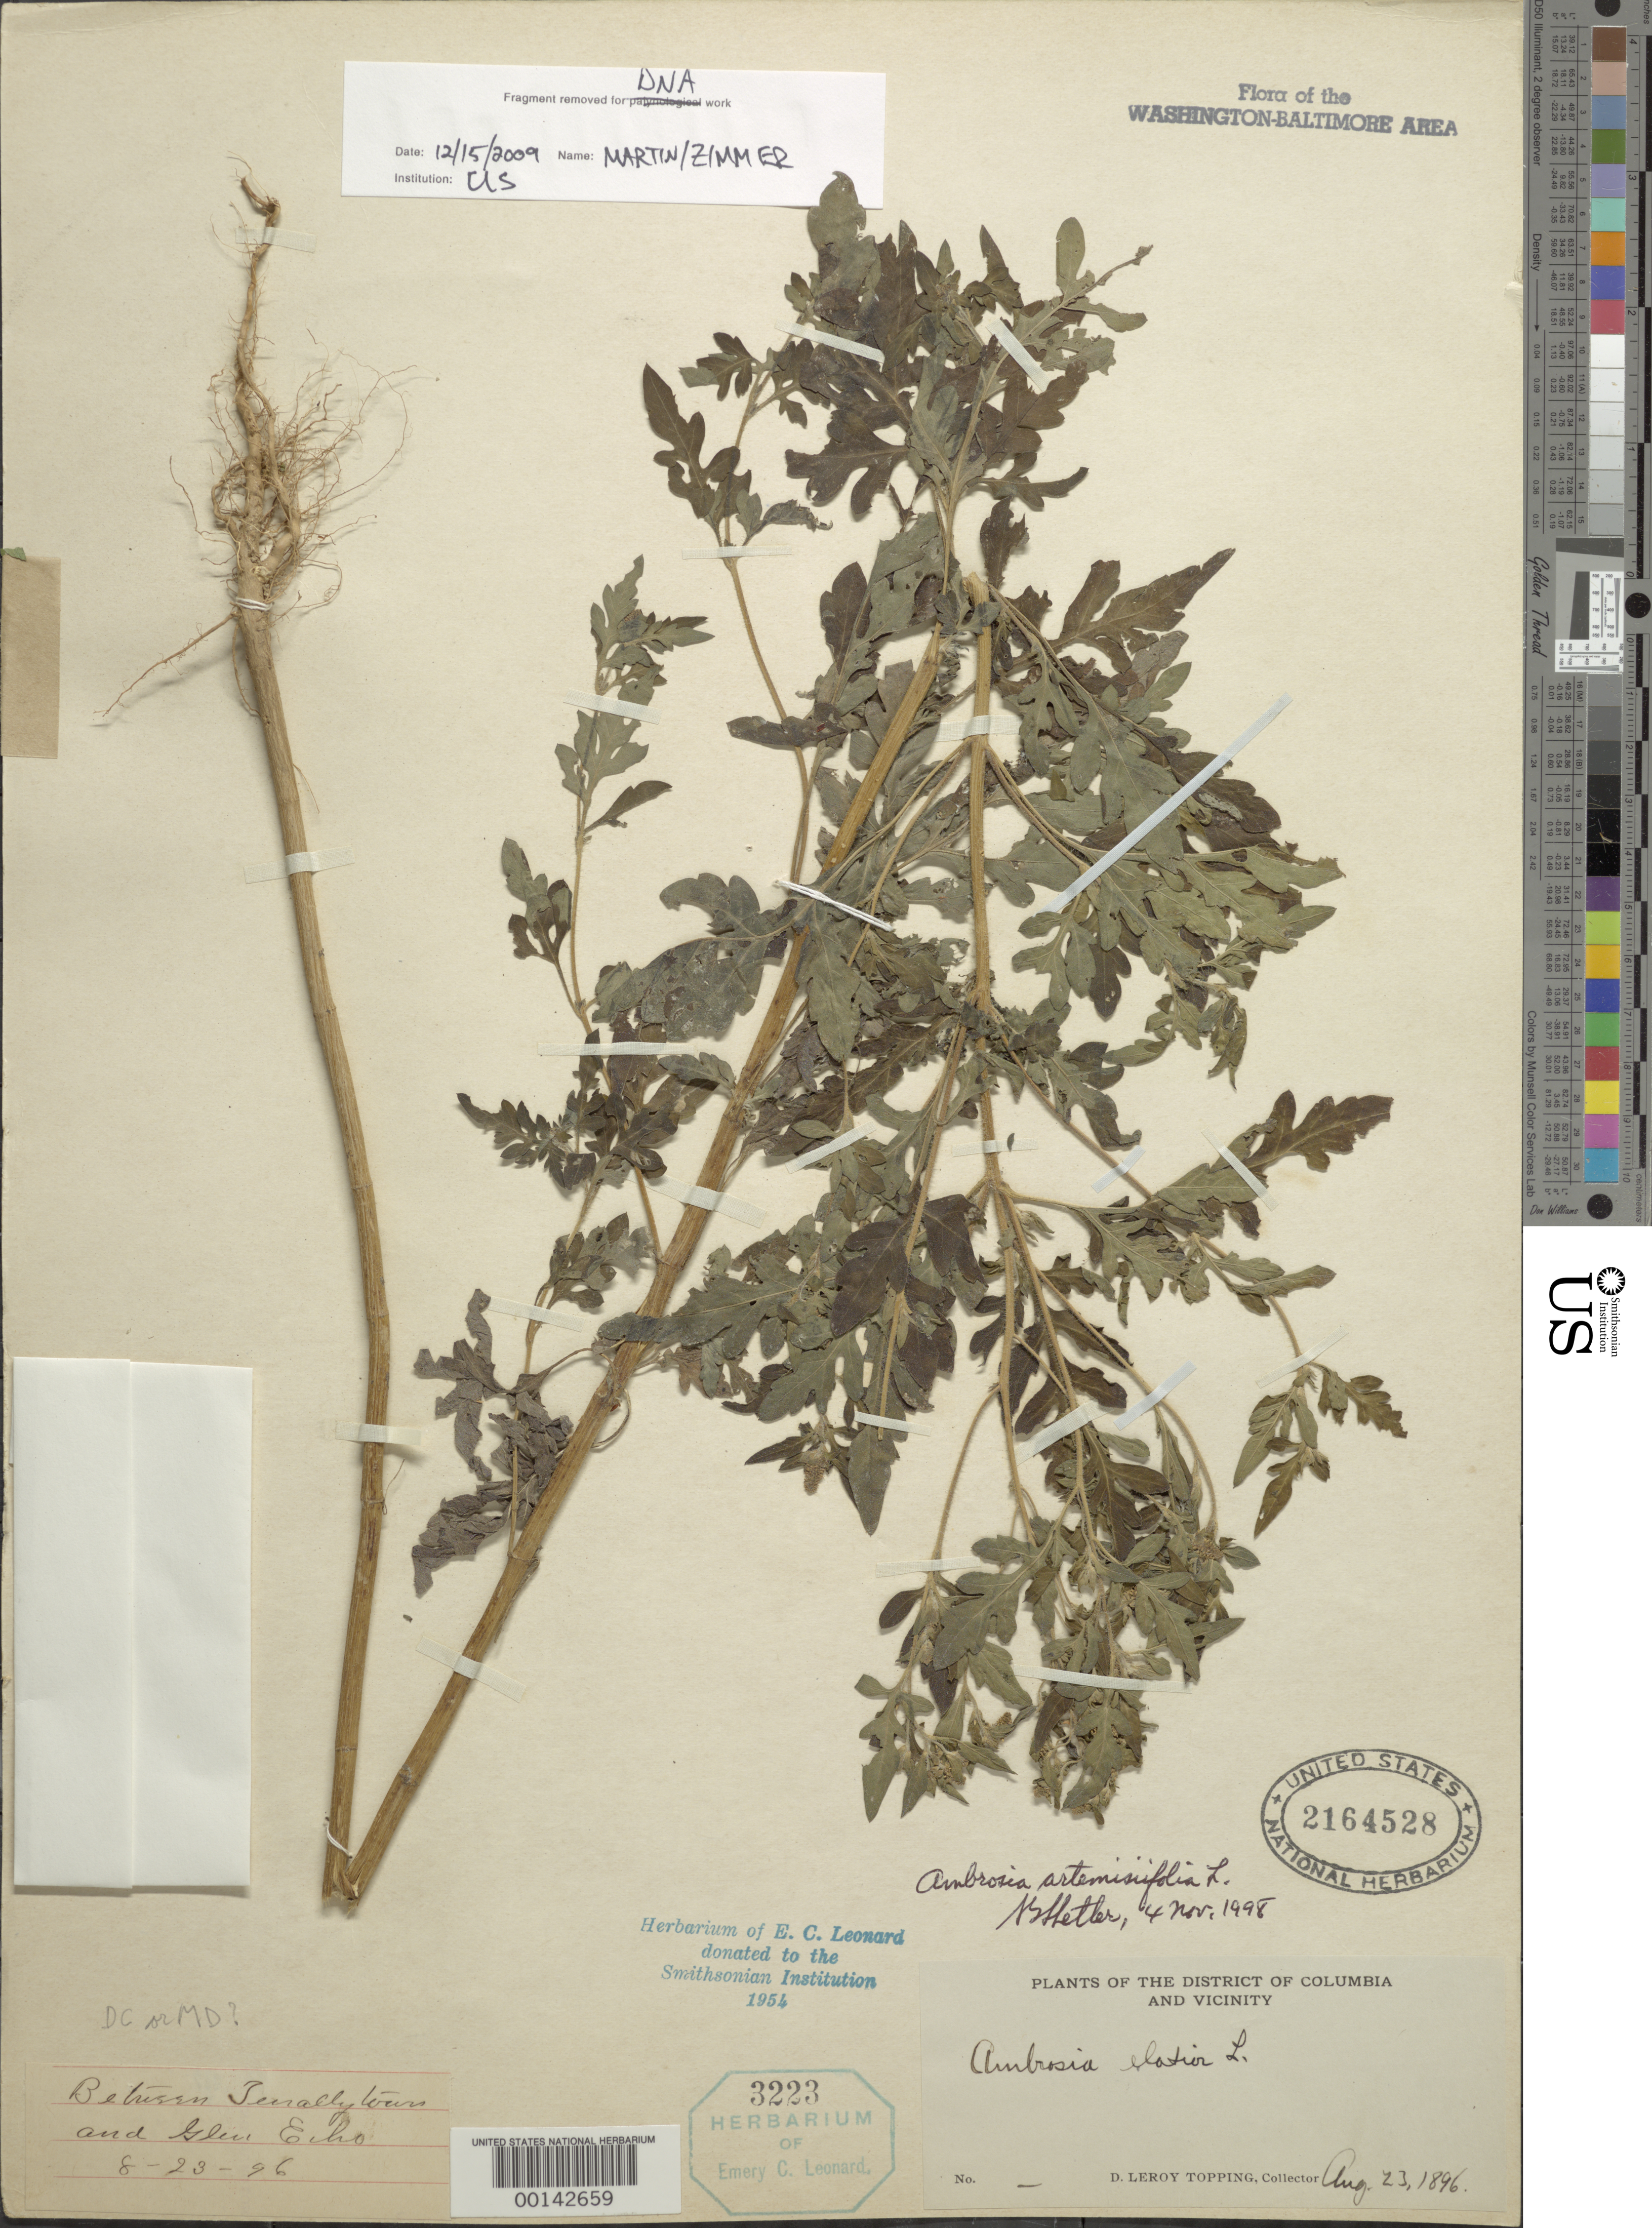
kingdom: Plantae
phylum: Tracheophyta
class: Magnoliopsida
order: Asterales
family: Asteraceae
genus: Ambrosia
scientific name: Ambrosia artemisiifolia var. elatior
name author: (L.) Descourt.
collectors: D. L. Topping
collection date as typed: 23 Aug 1896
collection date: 1896-08-23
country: United States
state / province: Maryland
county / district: Montgomery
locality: between Tenleytown and Glen Echo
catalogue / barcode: US 2164528